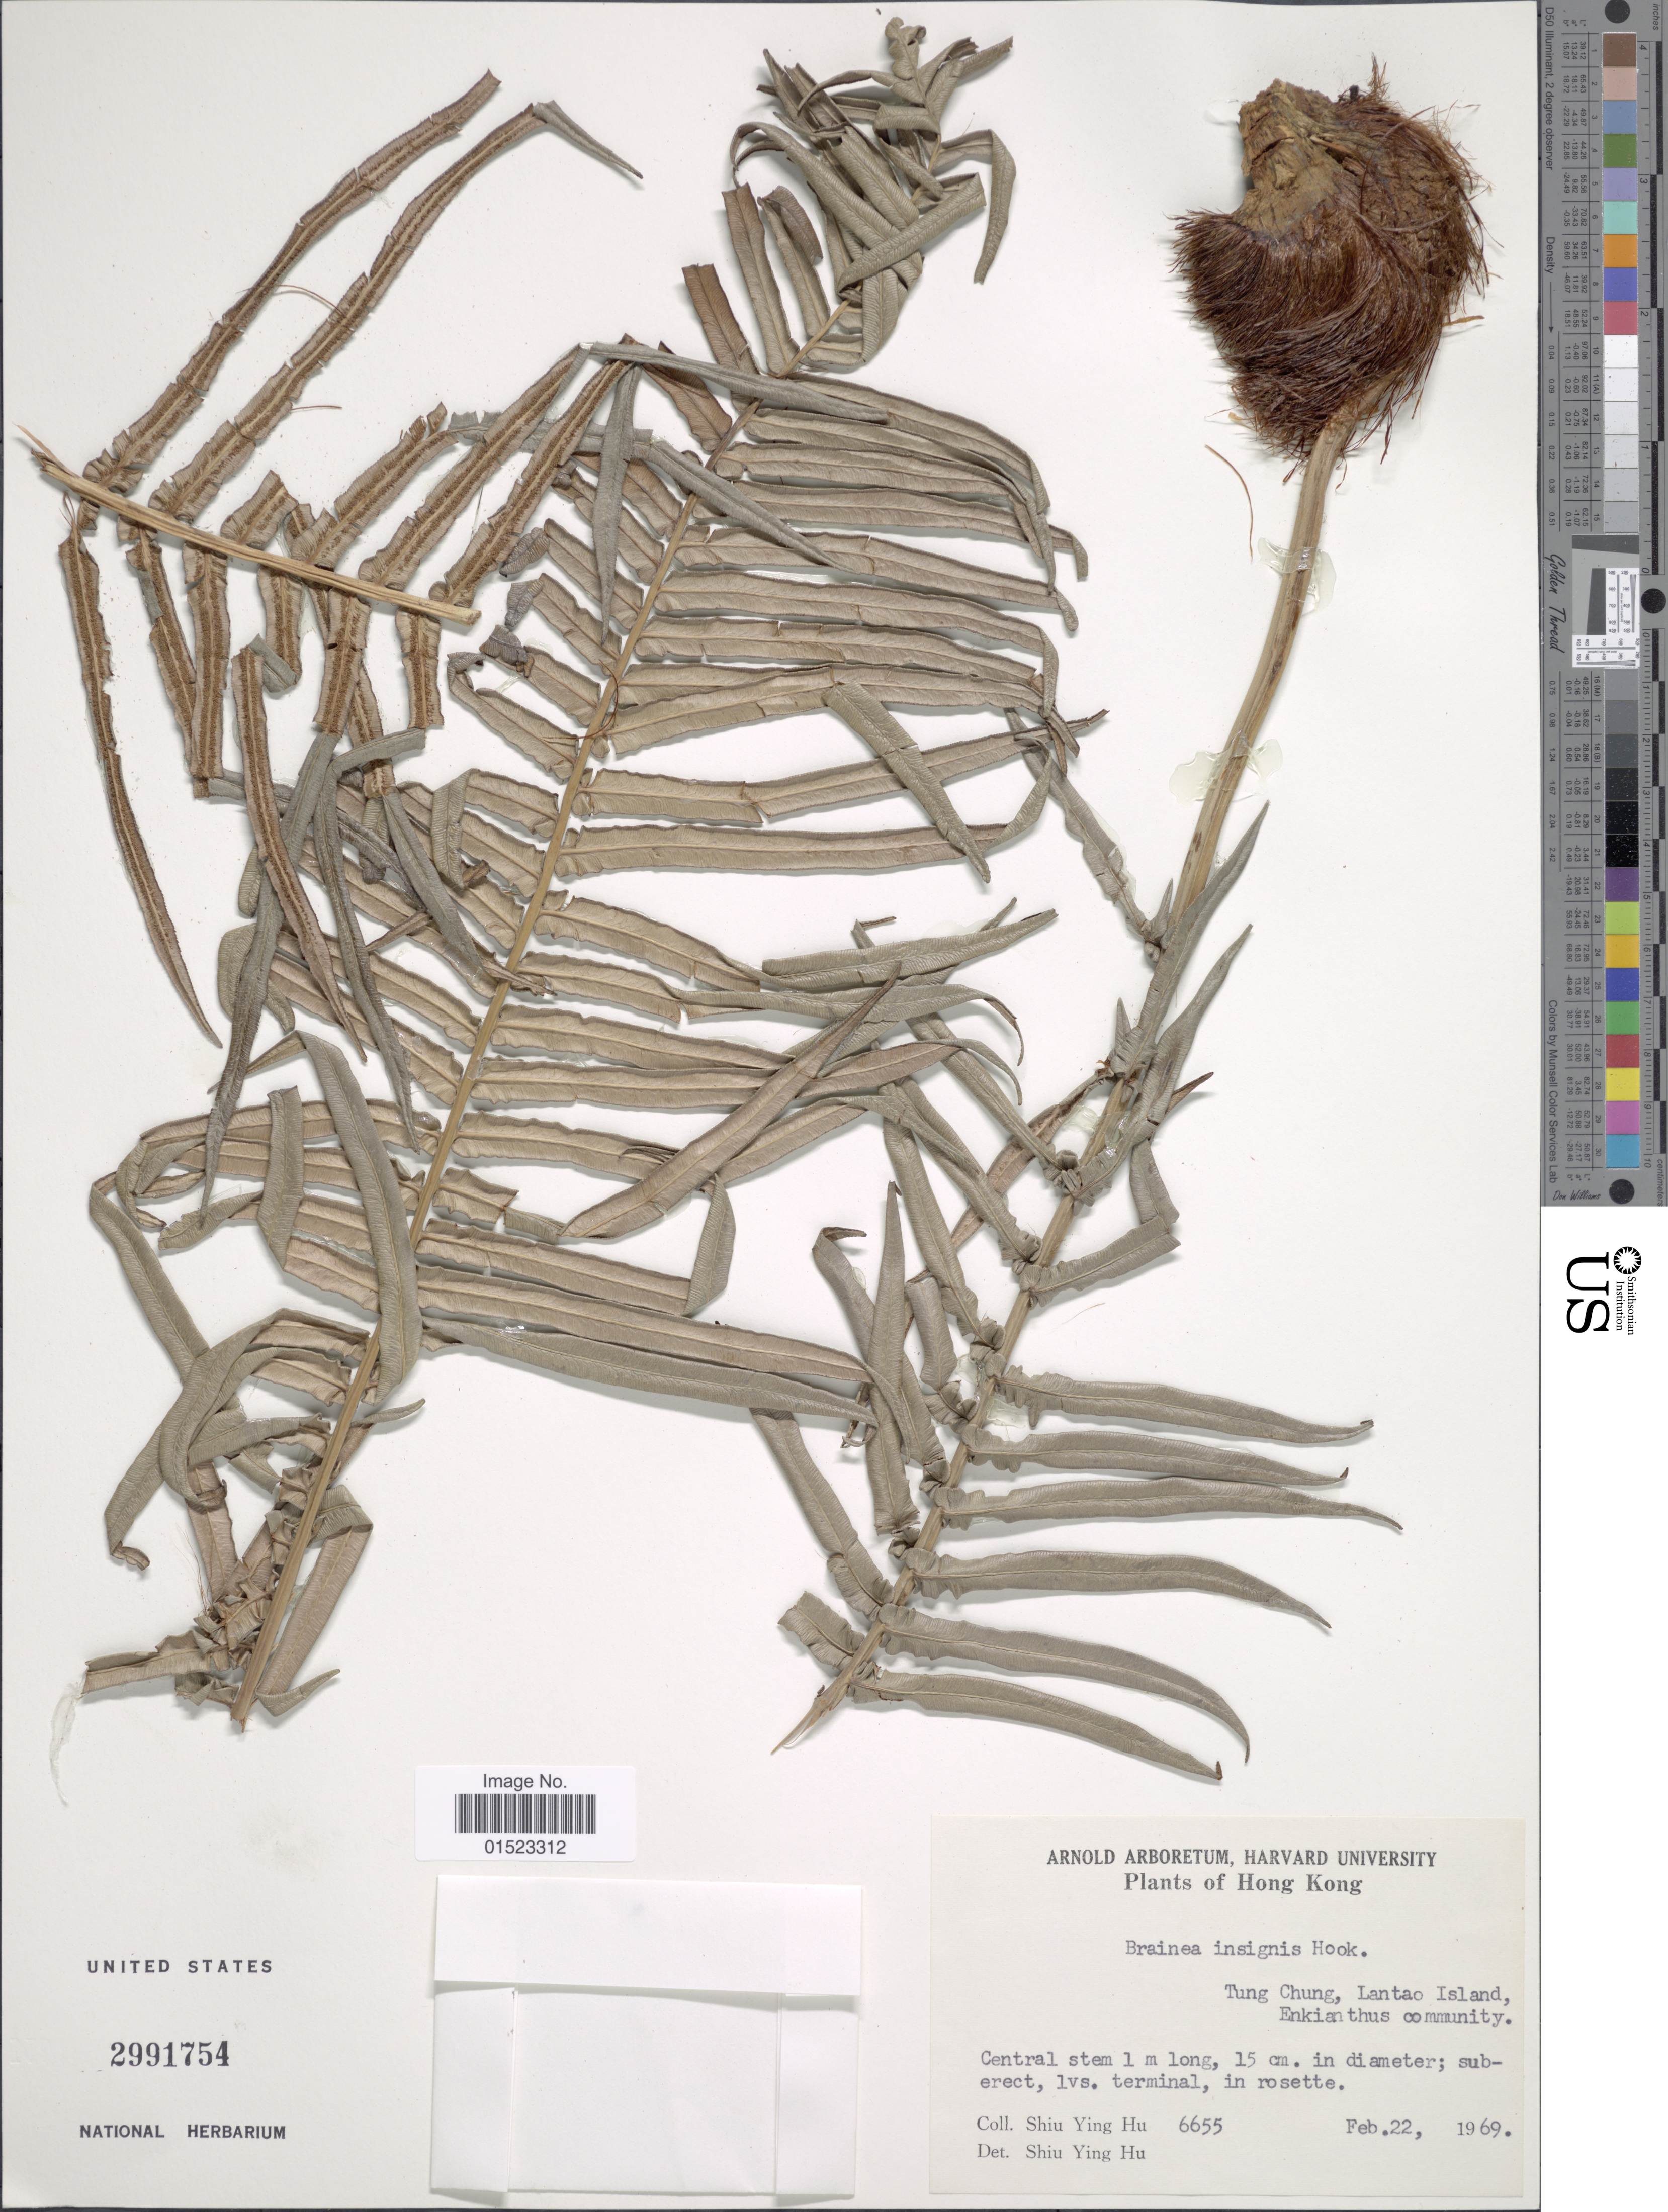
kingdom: Plantae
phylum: Tracheophyta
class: Polypodiopsida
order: Polypodiales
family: Blechnaceae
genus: Brainea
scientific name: Brainea insignis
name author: (Hook.) J. Sm.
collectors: S. Y. Hu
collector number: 6655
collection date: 1969-02-22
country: China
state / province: Hong Kong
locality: Tung Chung, Lantao Islands, Enkianths Community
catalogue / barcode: US 2991754